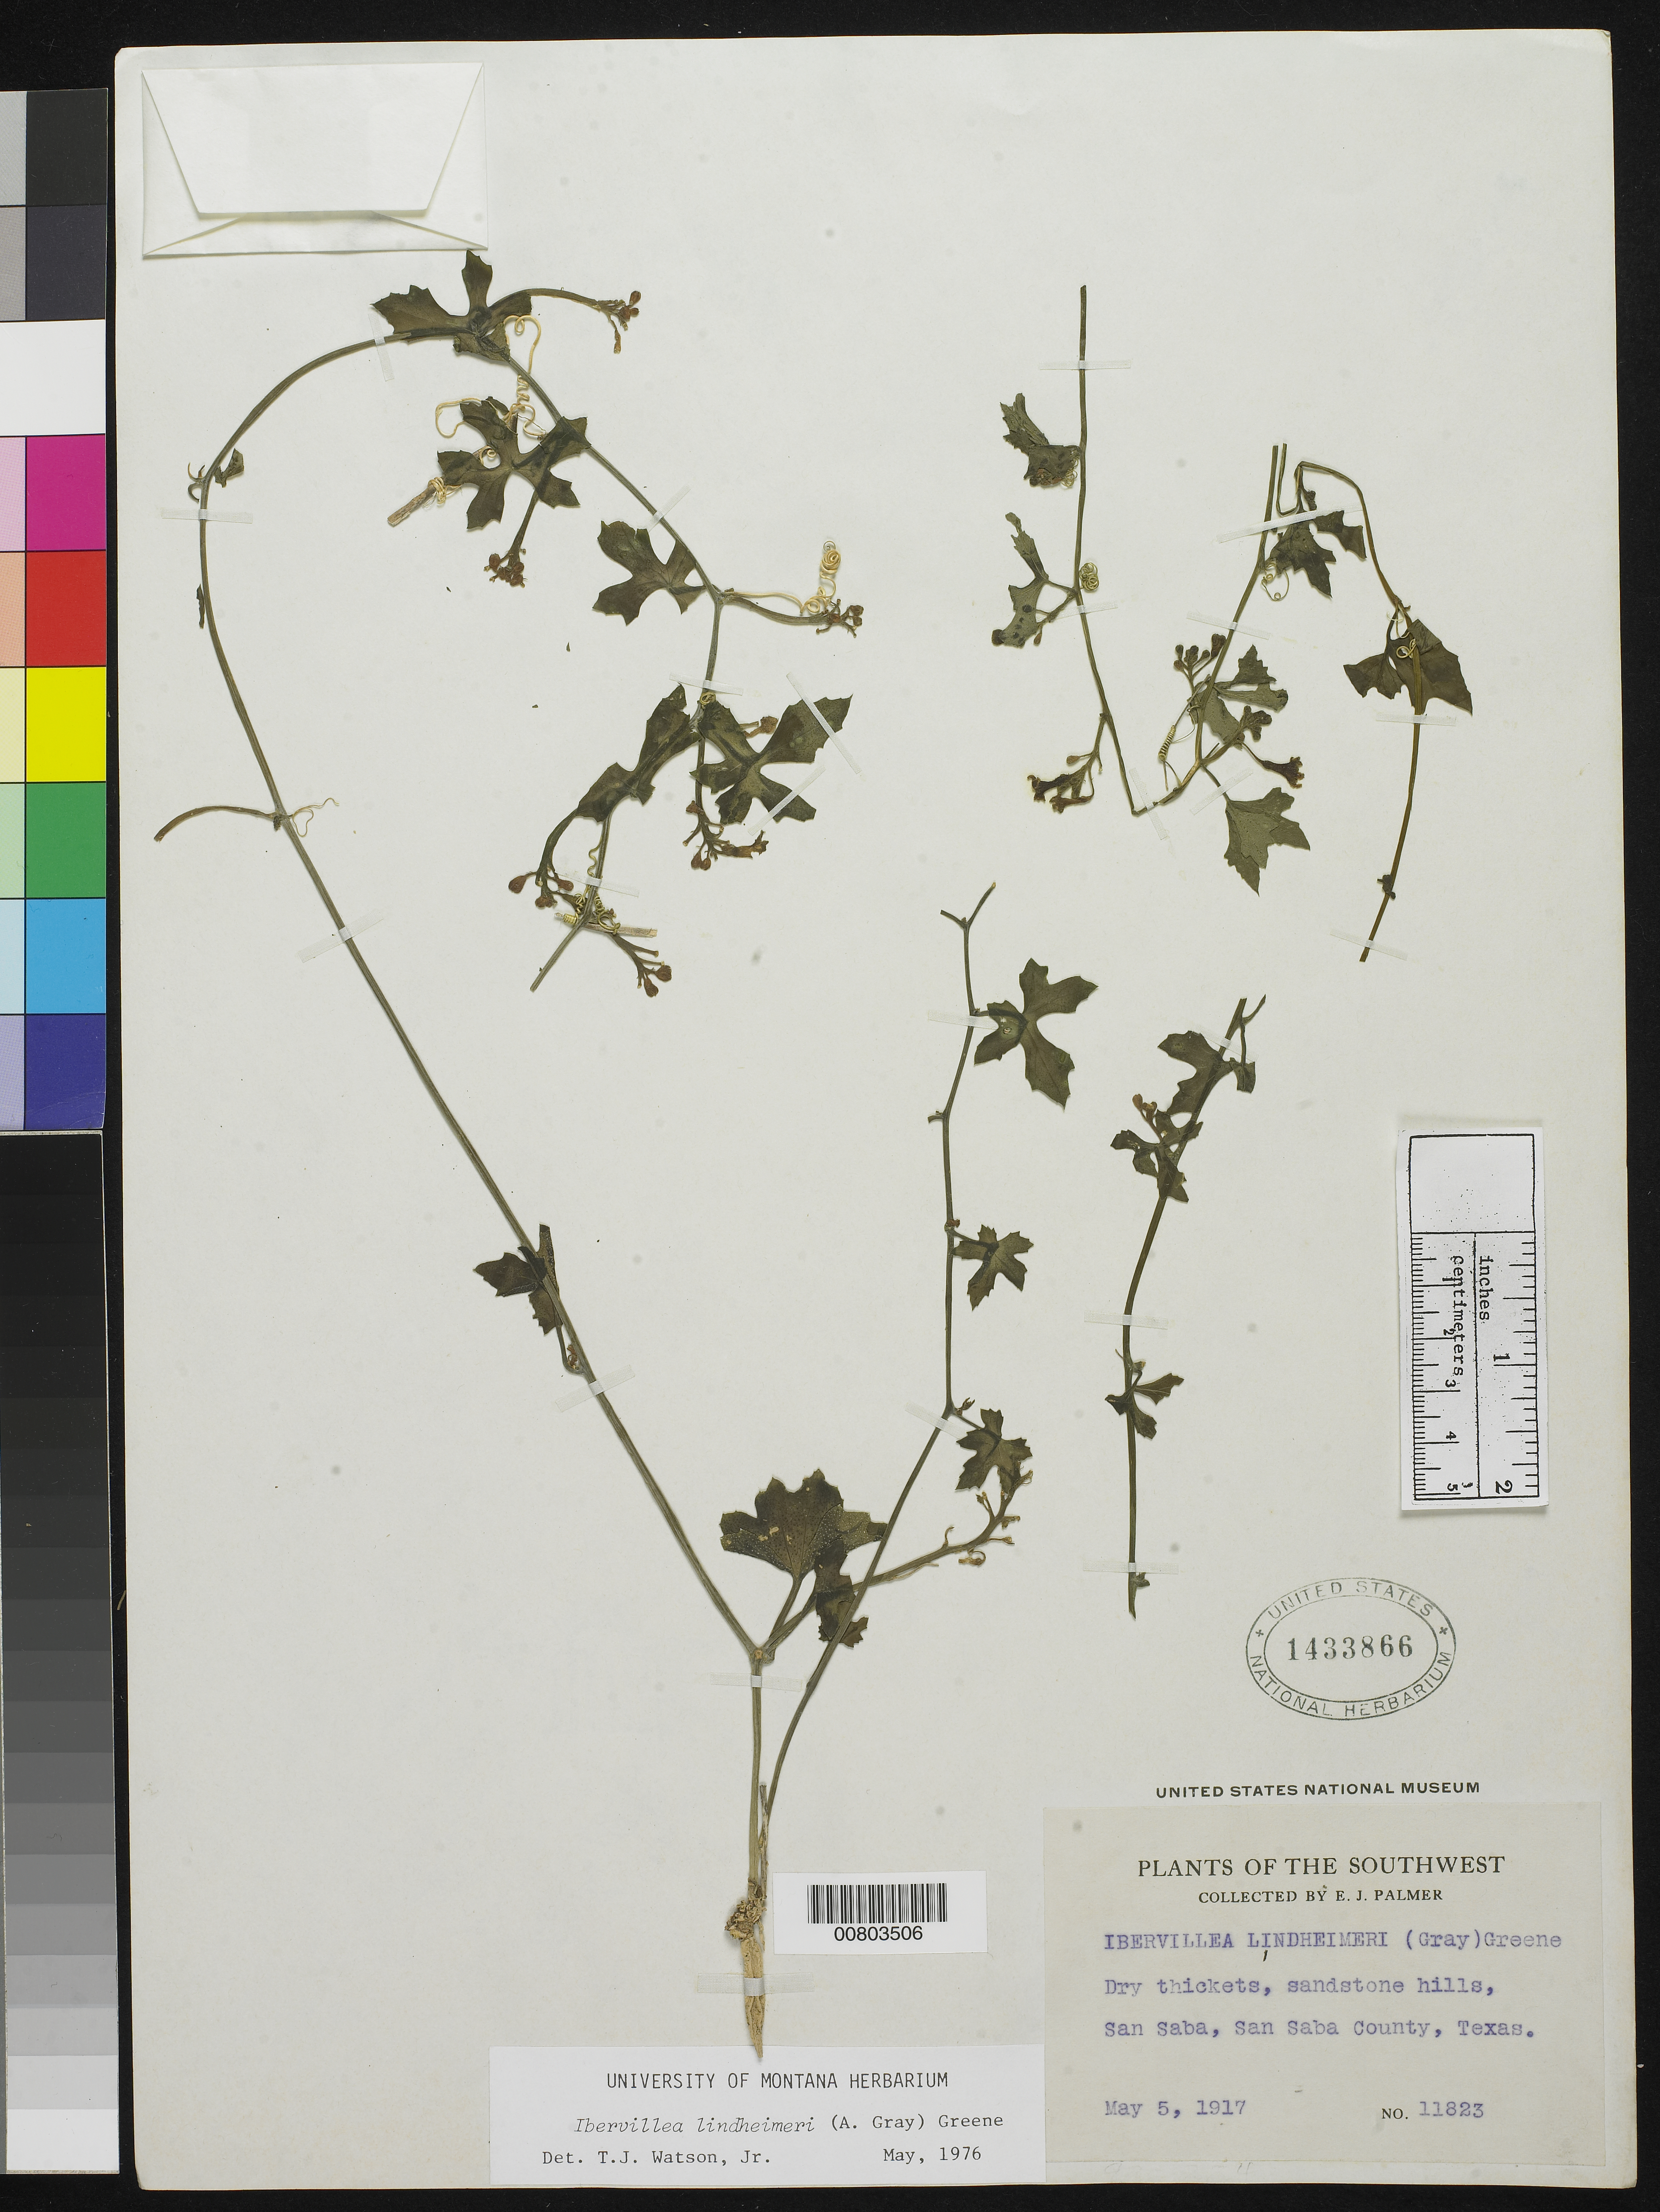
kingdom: Plantae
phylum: Tracheophyta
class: Magnoliopsida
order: Cucurbitales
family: Cucurbitaceae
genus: Ibervillea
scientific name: Ibervillea lindheimeri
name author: (A. Gray) Greene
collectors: E. J. Palmer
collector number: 11823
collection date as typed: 05 May 1917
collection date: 1917-05-05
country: United States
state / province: Texas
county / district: San Saba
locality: San Saba, San Saba County, Texas.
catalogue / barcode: US 1433866